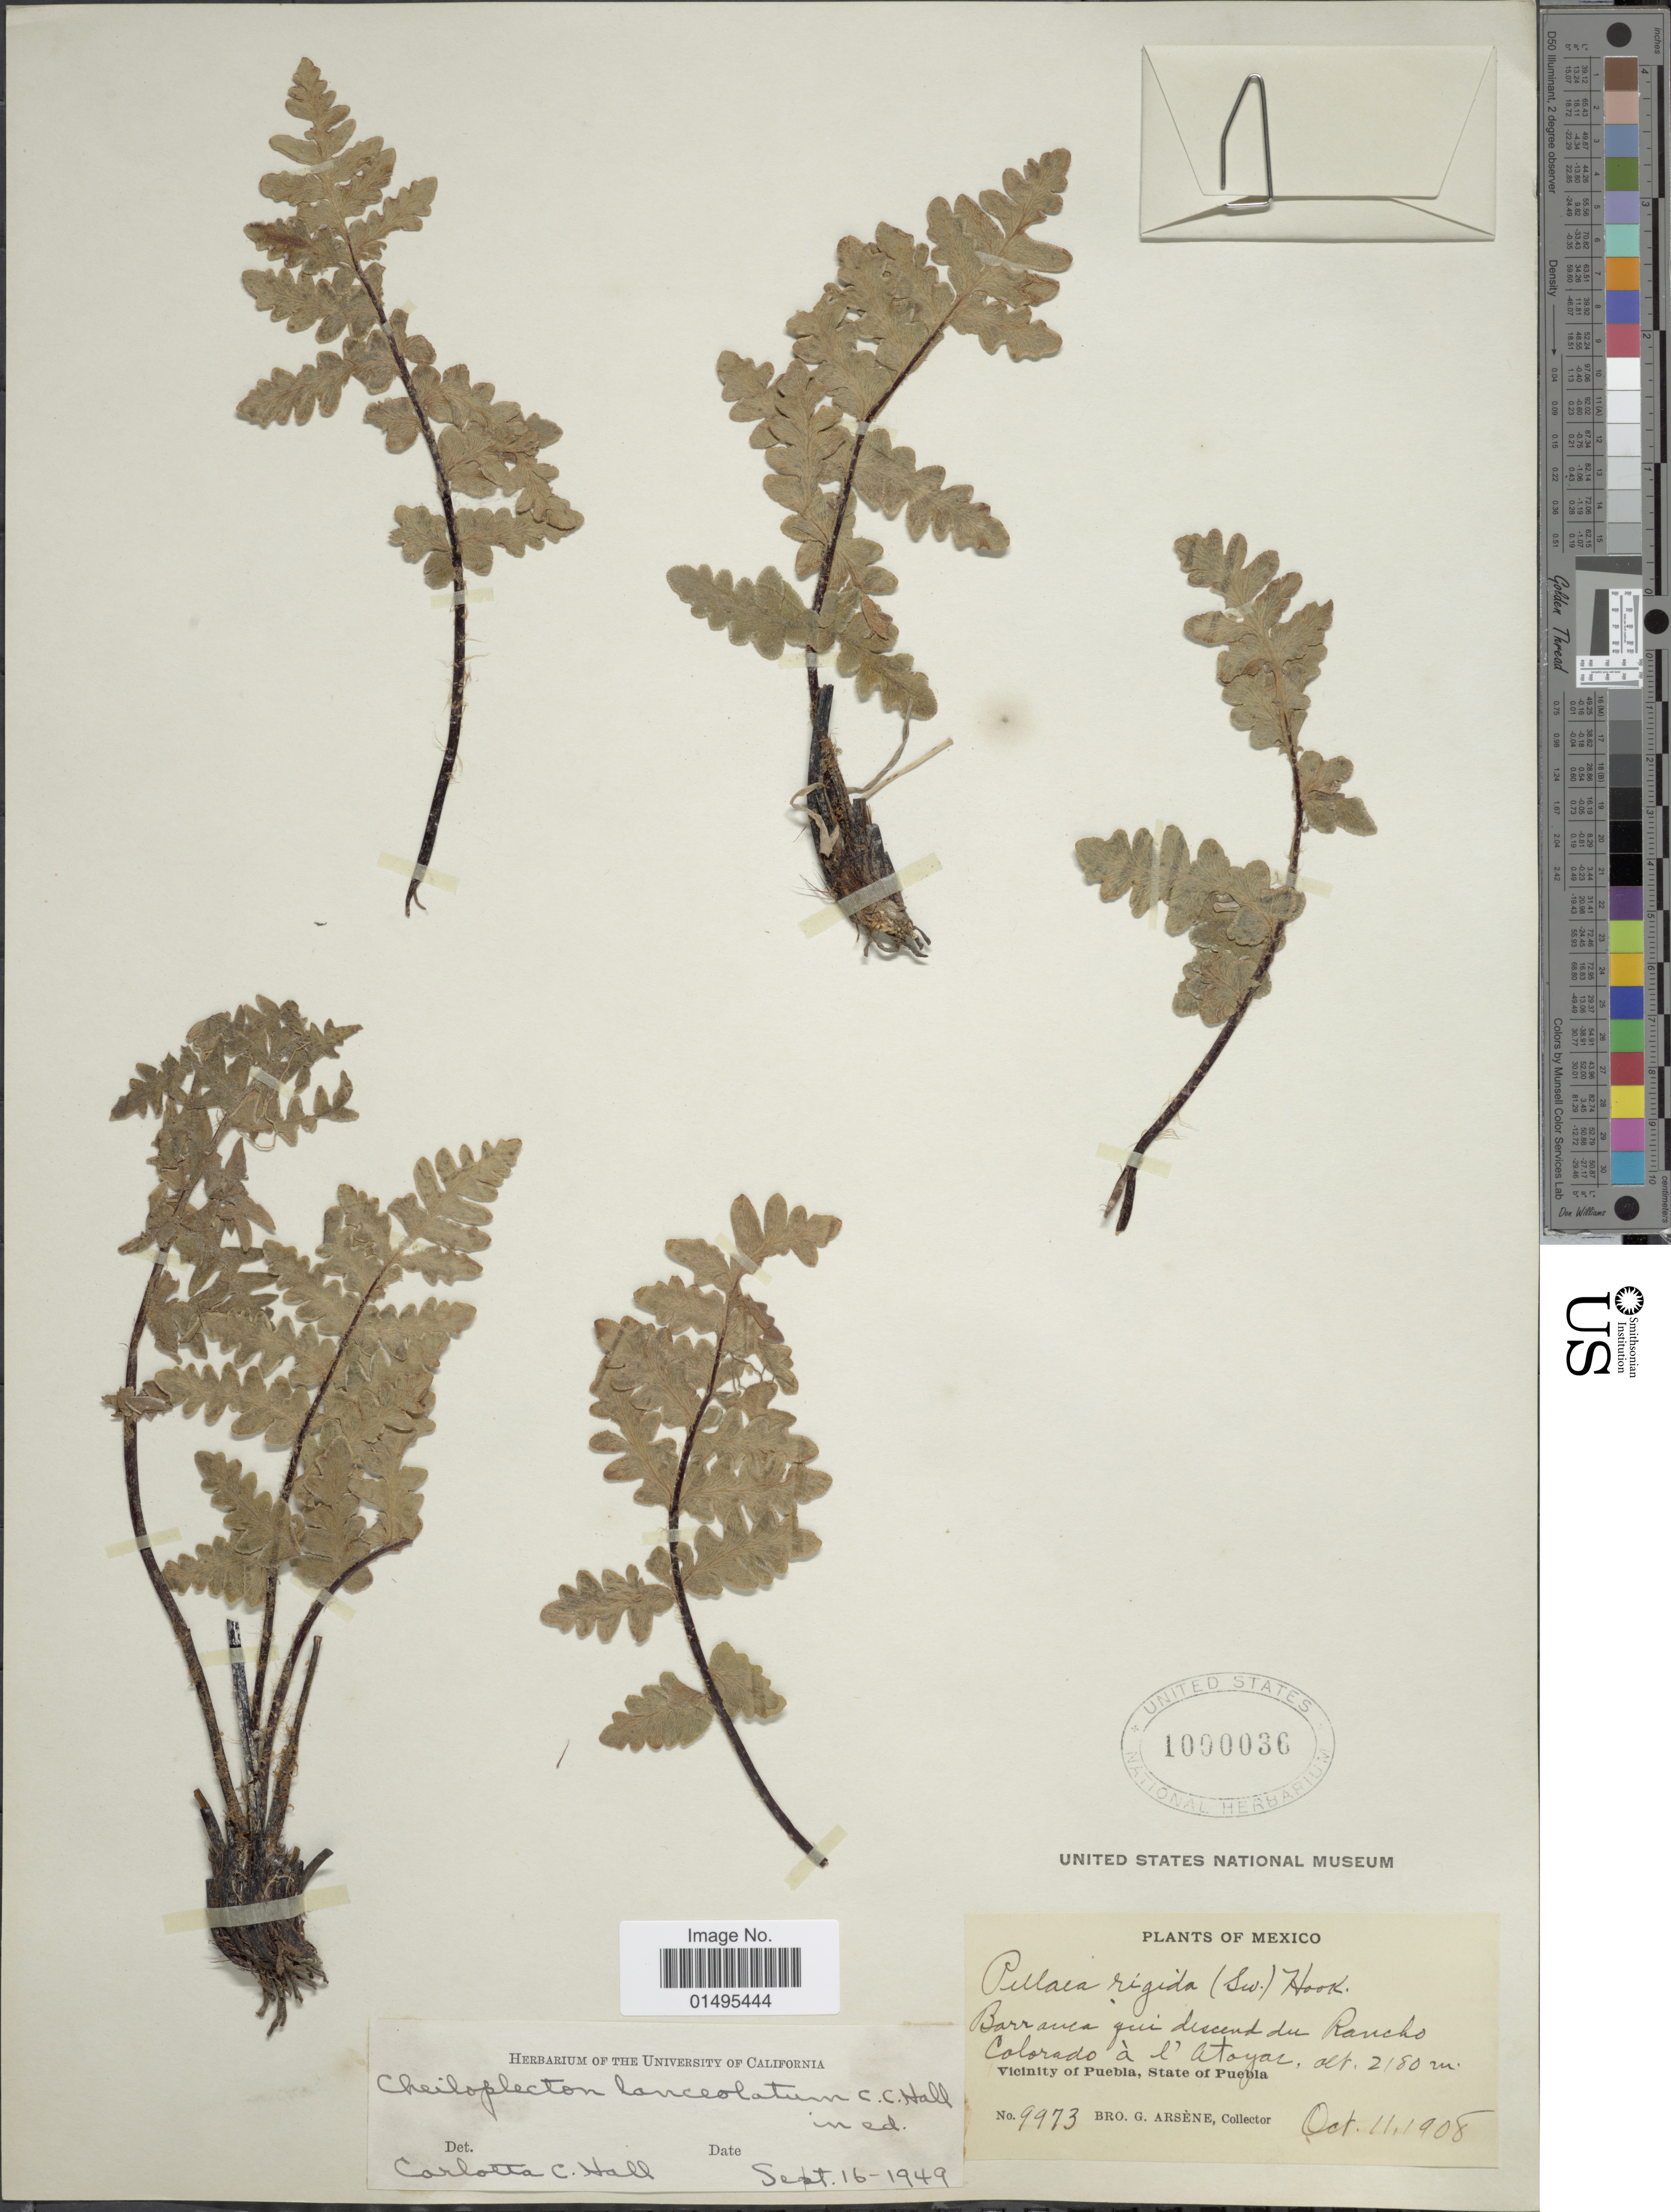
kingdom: Plantae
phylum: Tracheophyta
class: Polypodiopsida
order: Polypodiales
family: Pteridaceae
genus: Cheiloplecton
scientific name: Cheiloplecton lanceolatum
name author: C.C. Hall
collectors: Bro. G. Arsène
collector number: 9973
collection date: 1908-10-11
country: Mexico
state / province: Puebla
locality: Colorado a l'Atoyae, Vicinity of Puebla, State of Puebla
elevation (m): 2180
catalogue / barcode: US 1090036